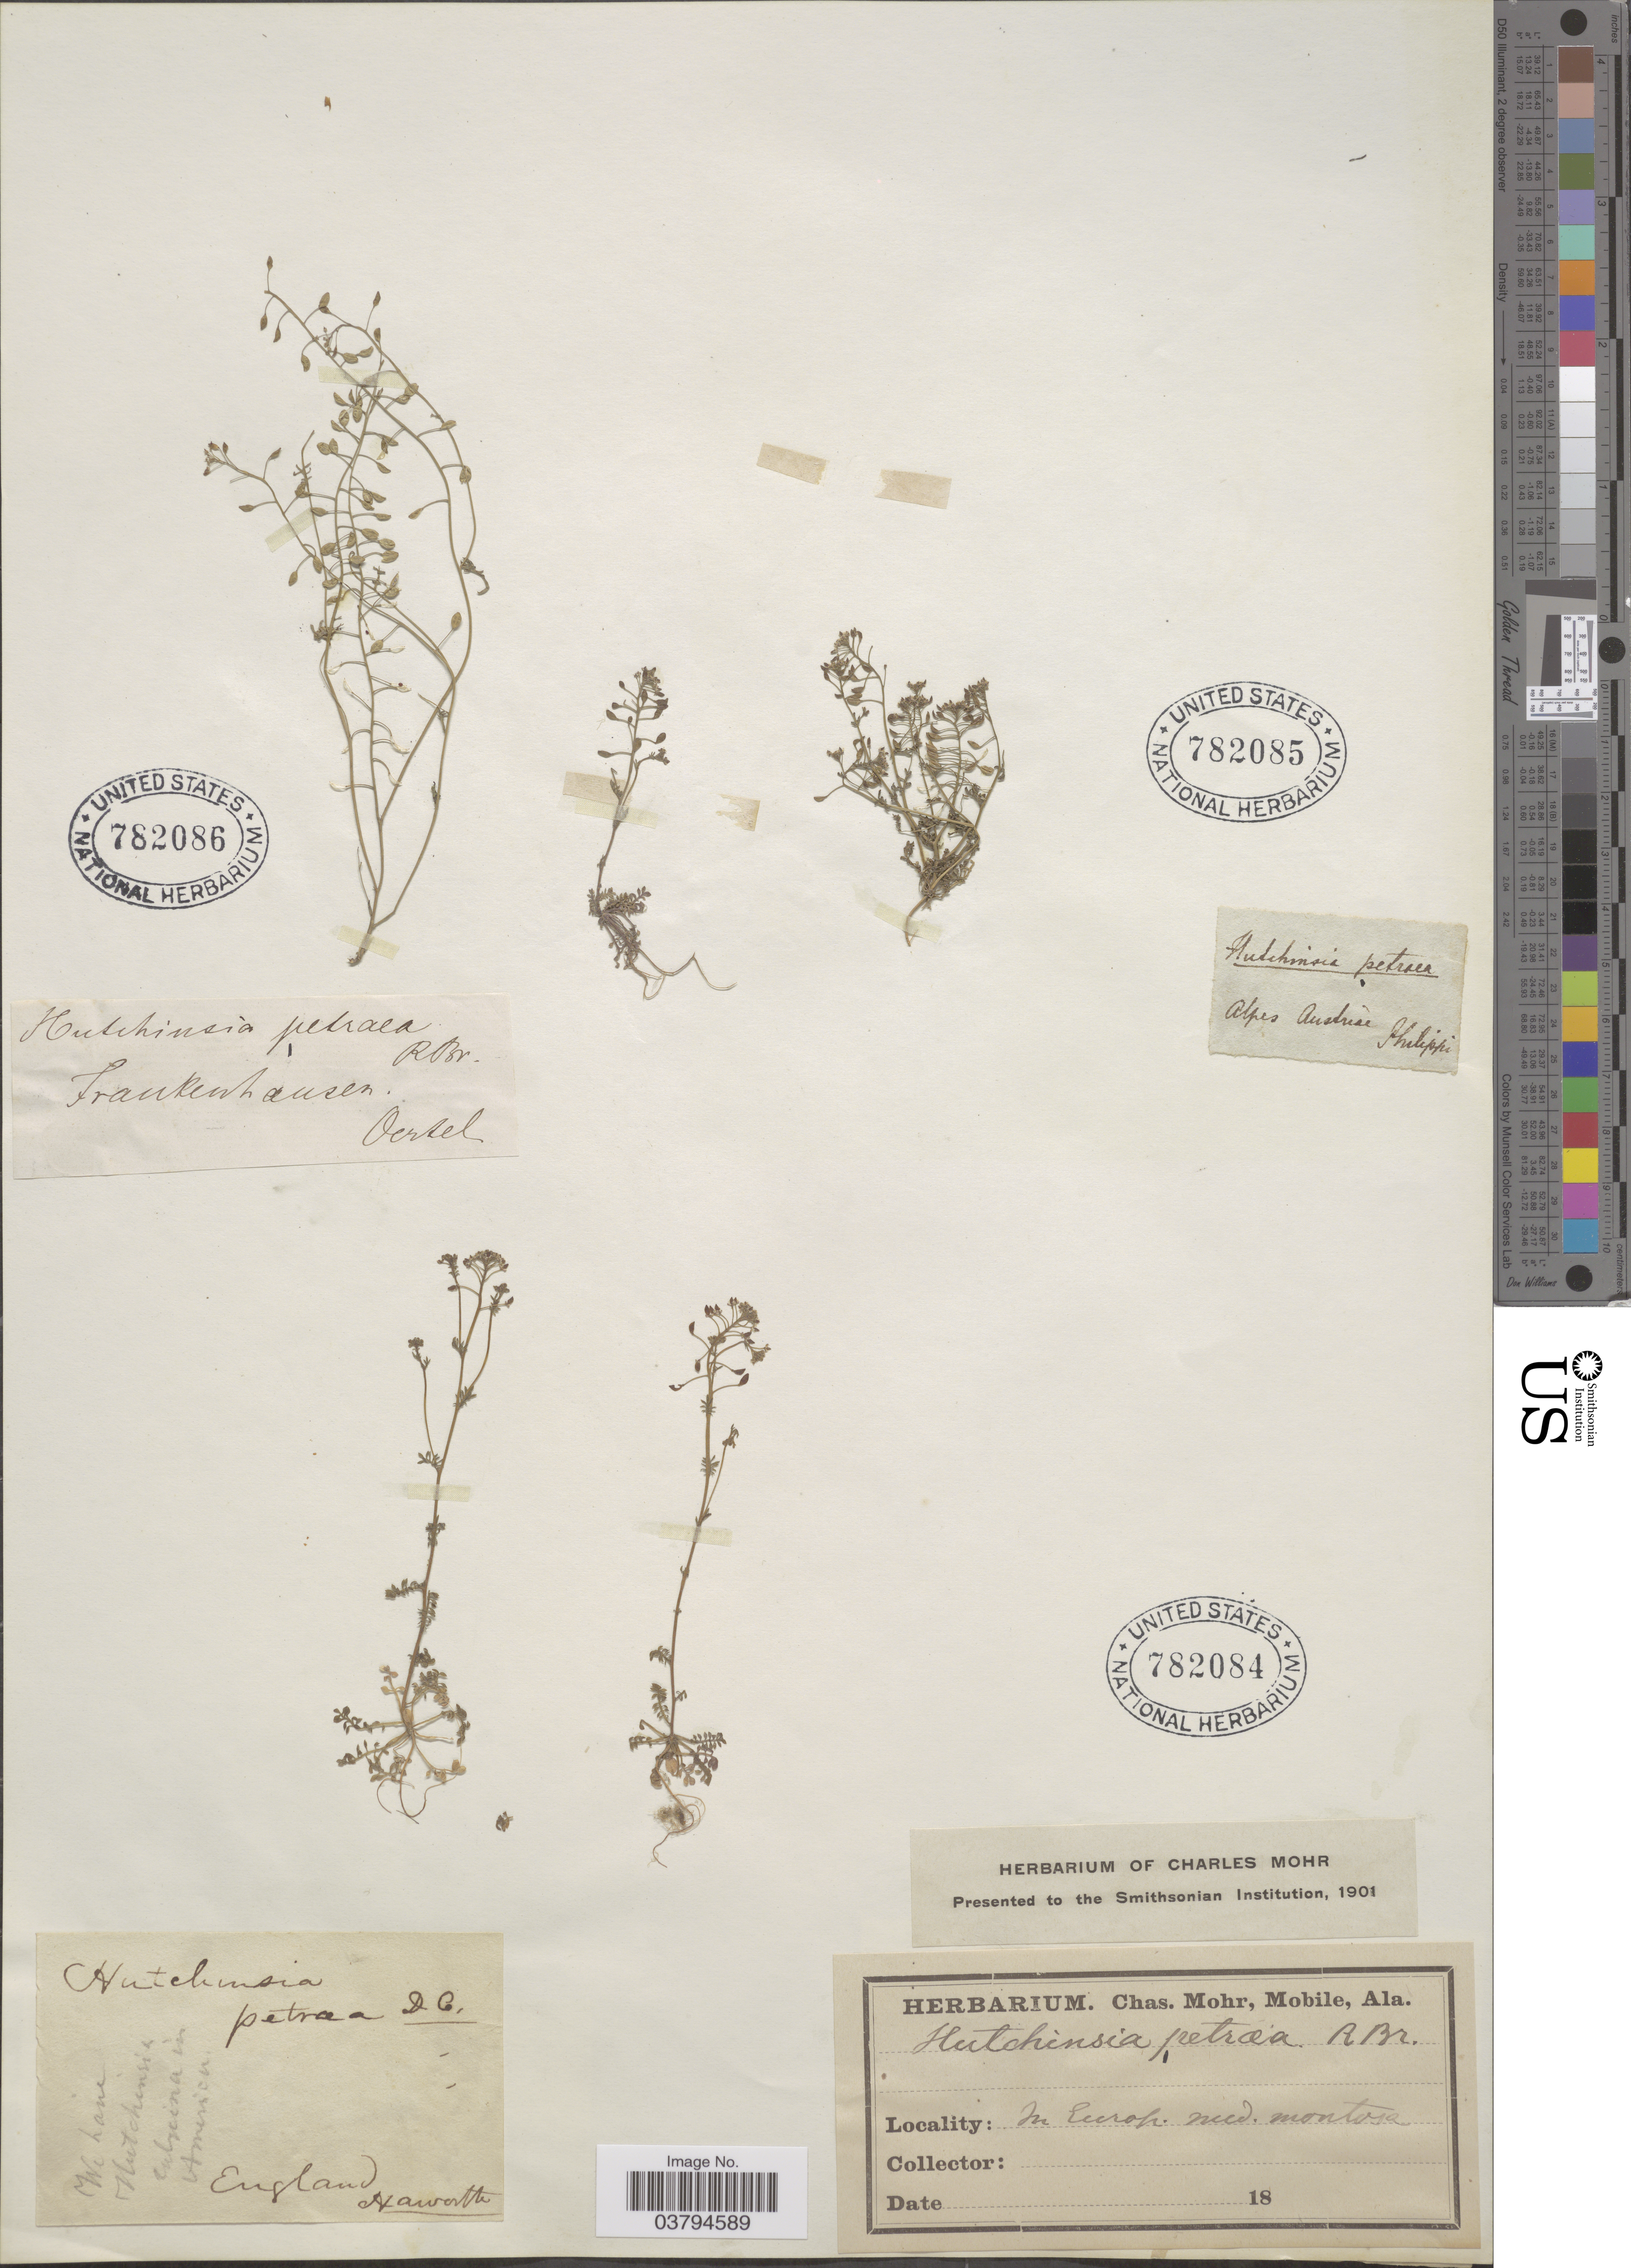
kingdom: Plantae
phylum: Tracheophyta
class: Magnoliopsida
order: Brassicales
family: Brassicaceae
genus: Hutchinsia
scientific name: Hutchinsia petraea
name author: W.T. Aiton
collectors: Haworth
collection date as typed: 18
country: United Kingdom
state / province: England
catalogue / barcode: US 782084-3